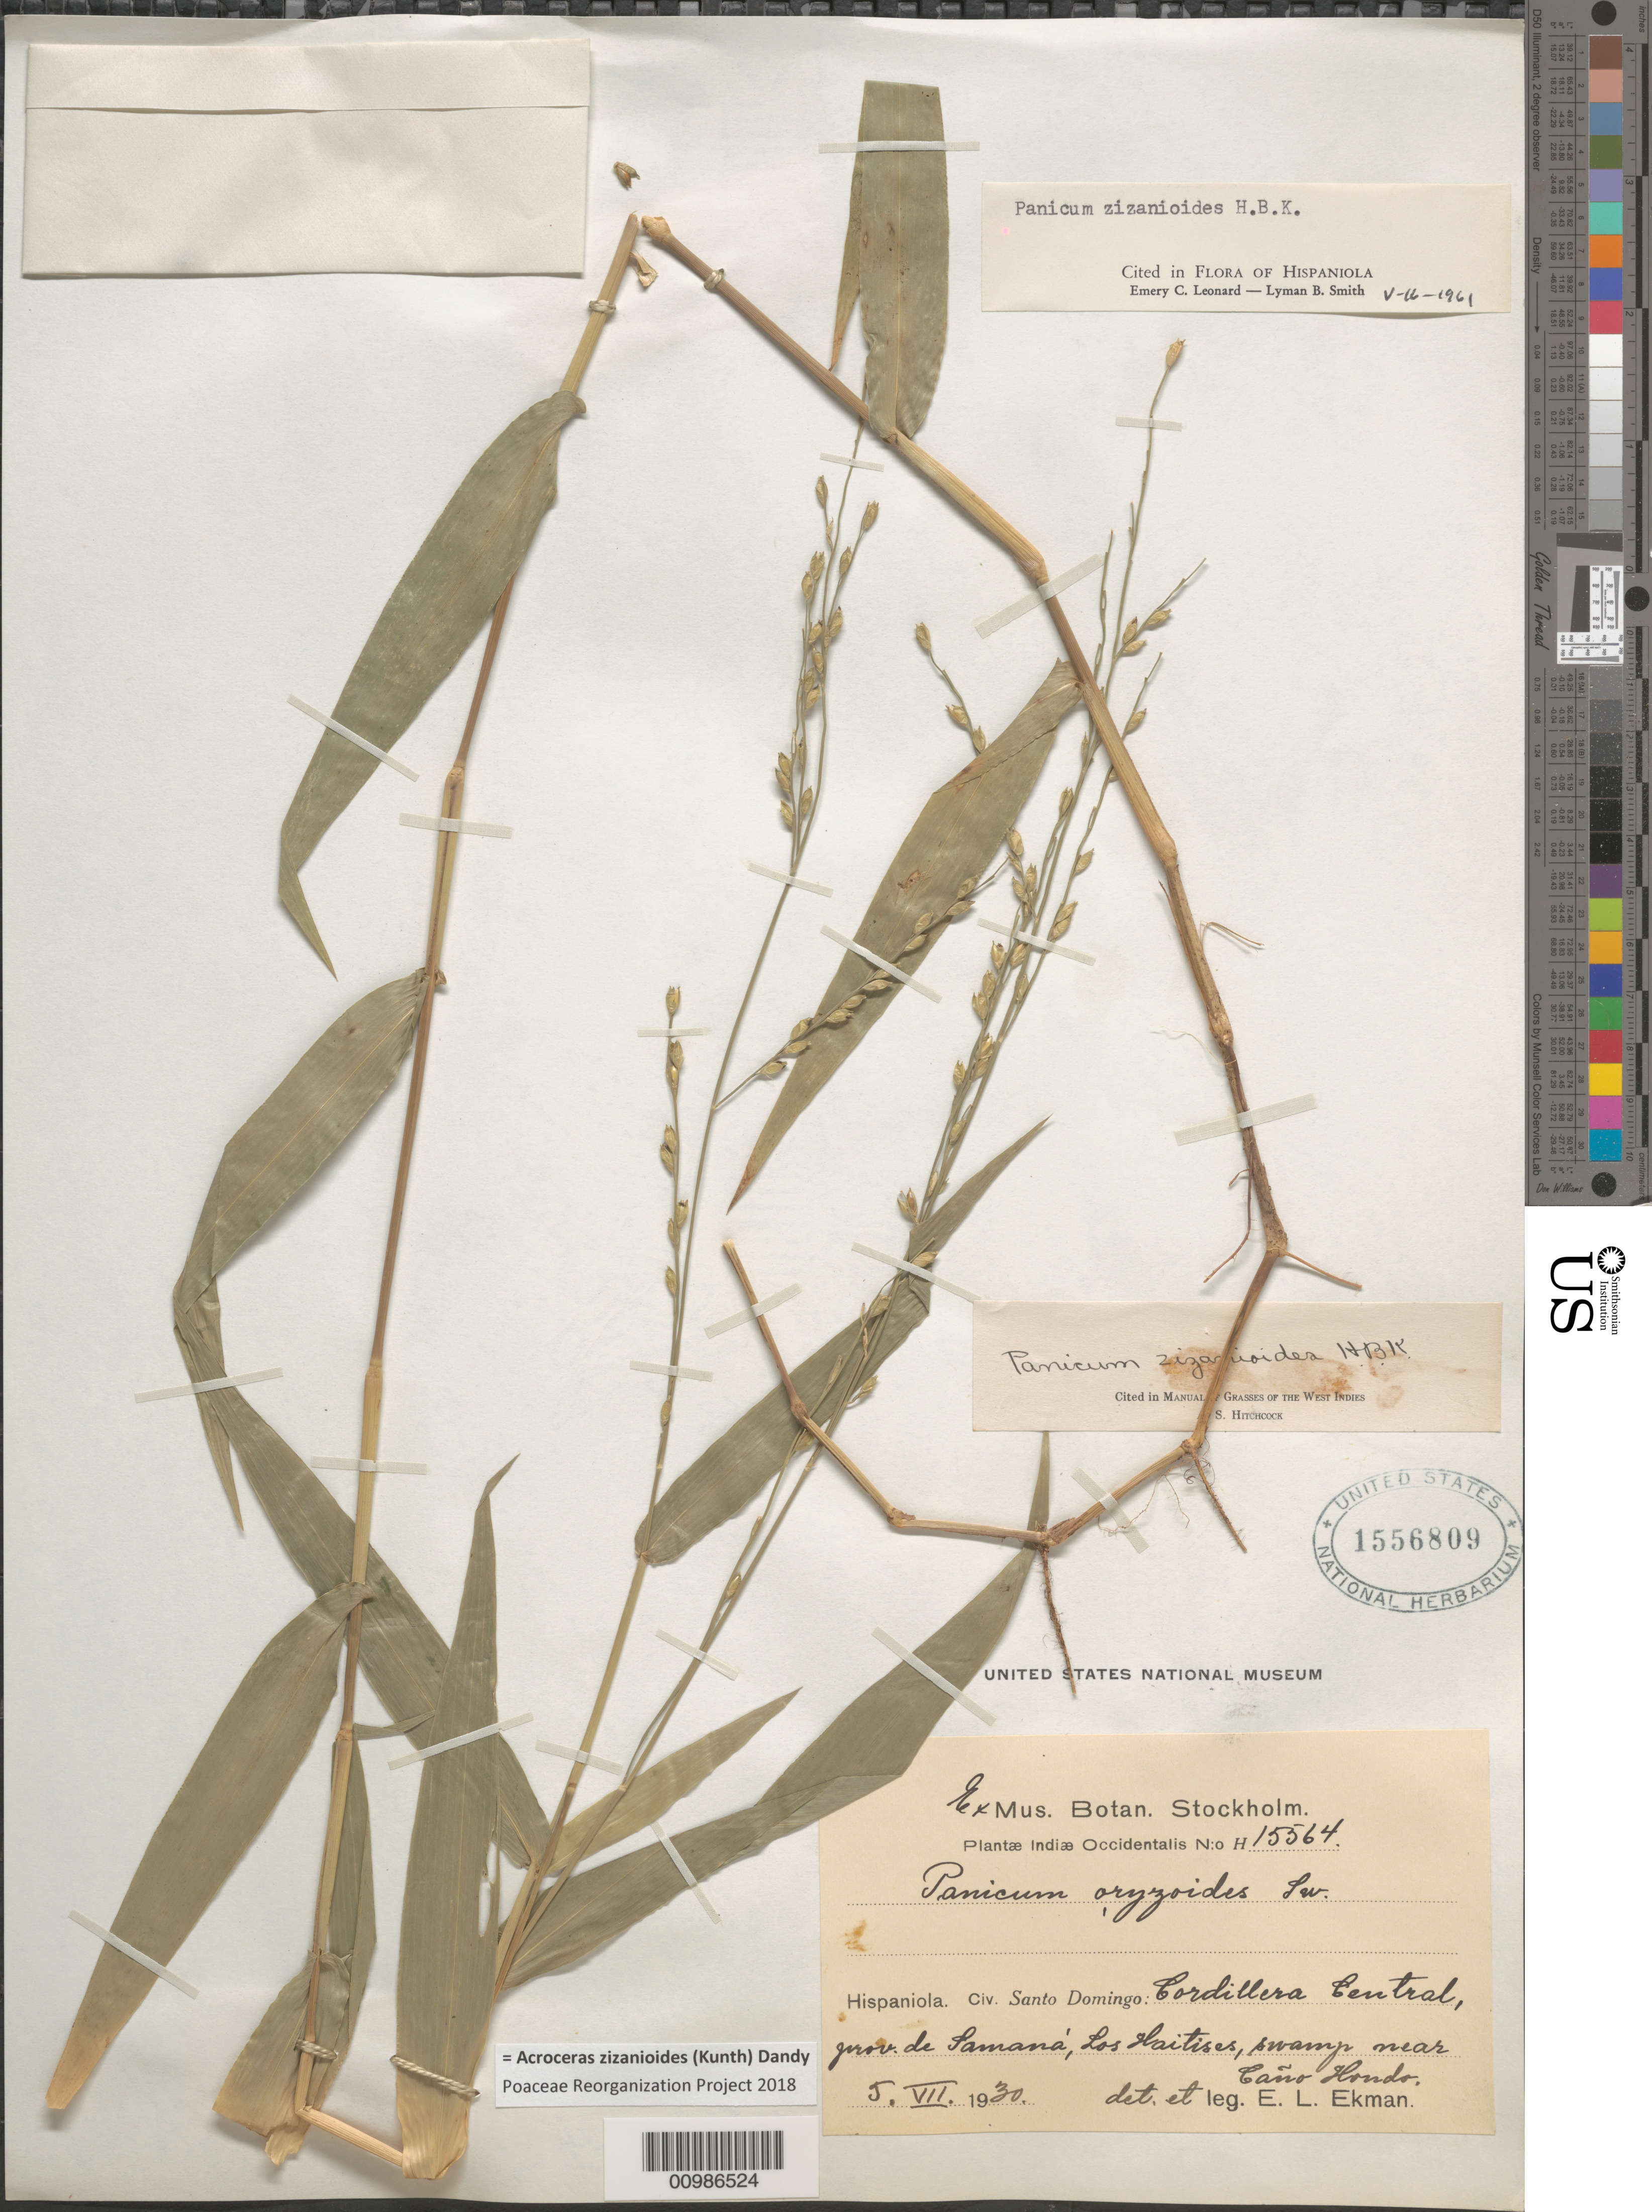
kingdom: Plantae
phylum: Tracheophyta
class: Liliopsida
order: Poales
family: Poaceae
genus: Acroceras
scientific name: Acroceras zizanioides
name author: (Kunth) Dandy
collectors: E. L. Ekman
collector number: H 15564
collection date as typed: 05 Jul 1930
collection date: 1930-07-05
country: Dominican Republic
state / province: Distrito Nacional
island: Hispaniola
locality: Cordillera Central; swamp near Cano Hondo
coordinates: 0 N, 0 E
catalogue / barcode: US 1556809